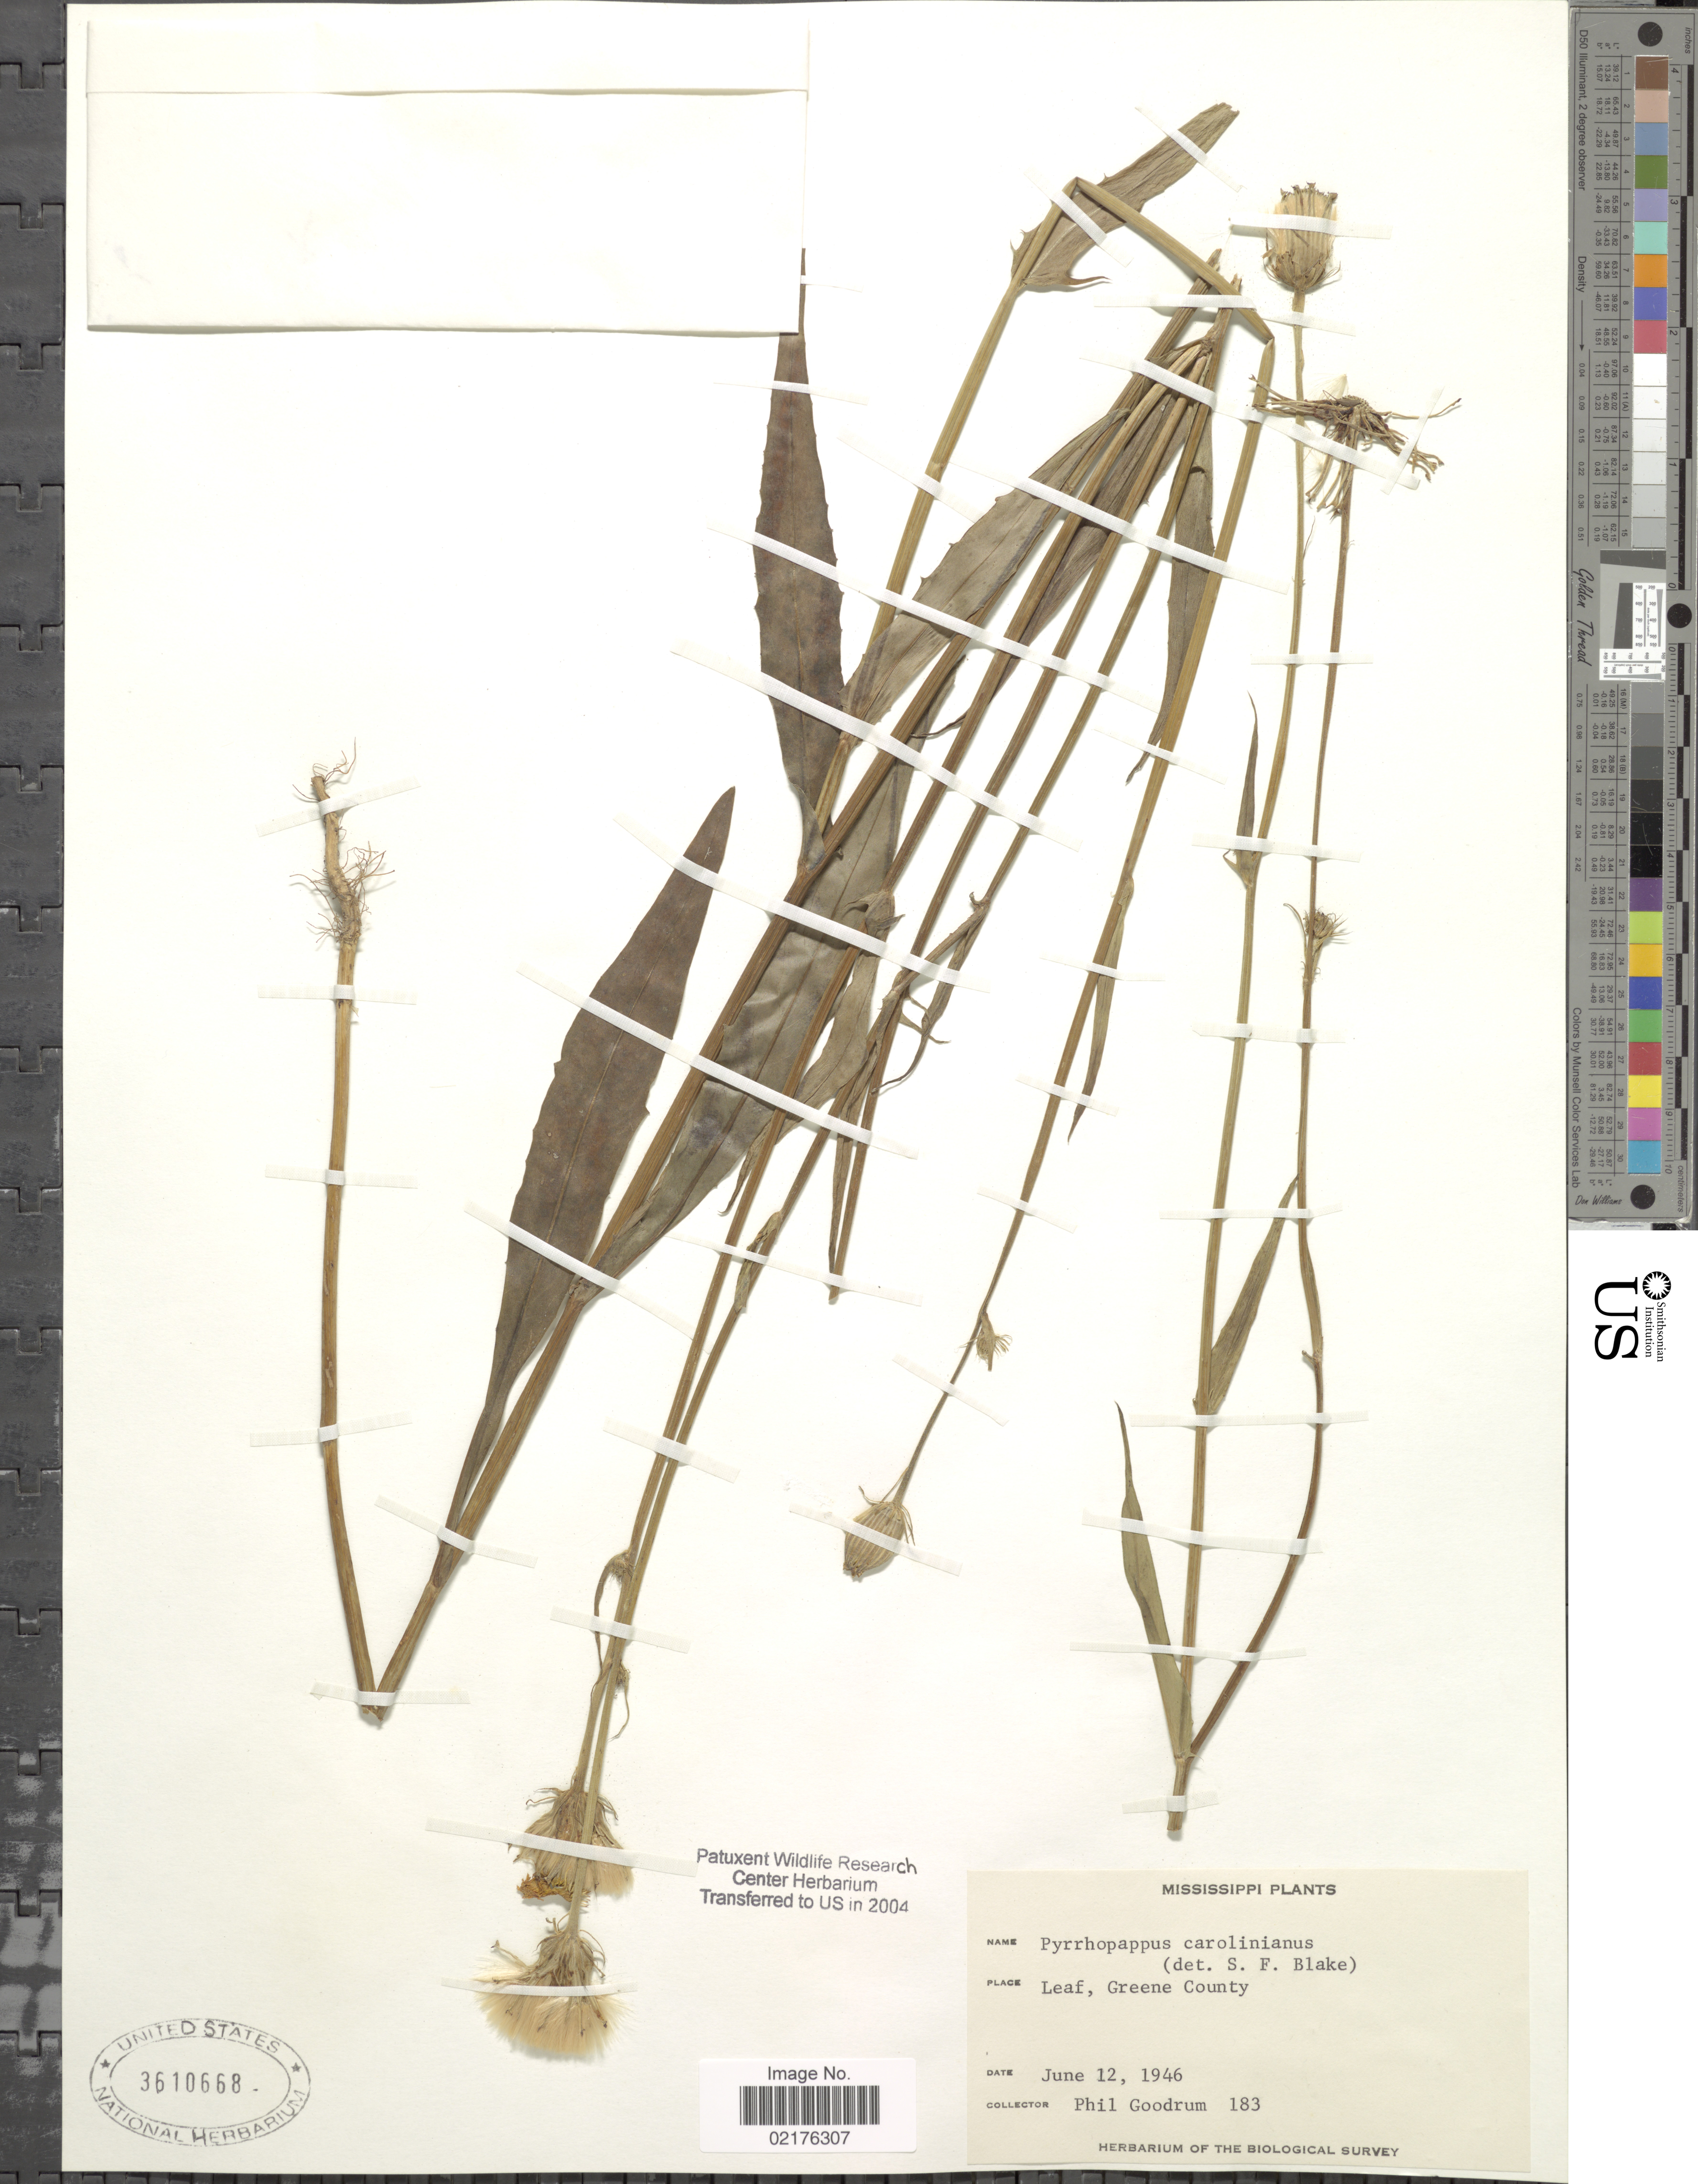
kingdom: Plantae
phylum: Tracheophyta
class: Magnoliopsida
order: Asterales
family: Asteraceae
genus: Pyrrhopappus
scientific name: Pyrrhopappus carolinianus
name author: (Walter) DC.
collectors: P. Goodrum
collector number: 183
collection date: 1946-06-12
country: United States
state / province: Mississippi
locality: Leaf, Green County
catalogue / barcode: US 3610668